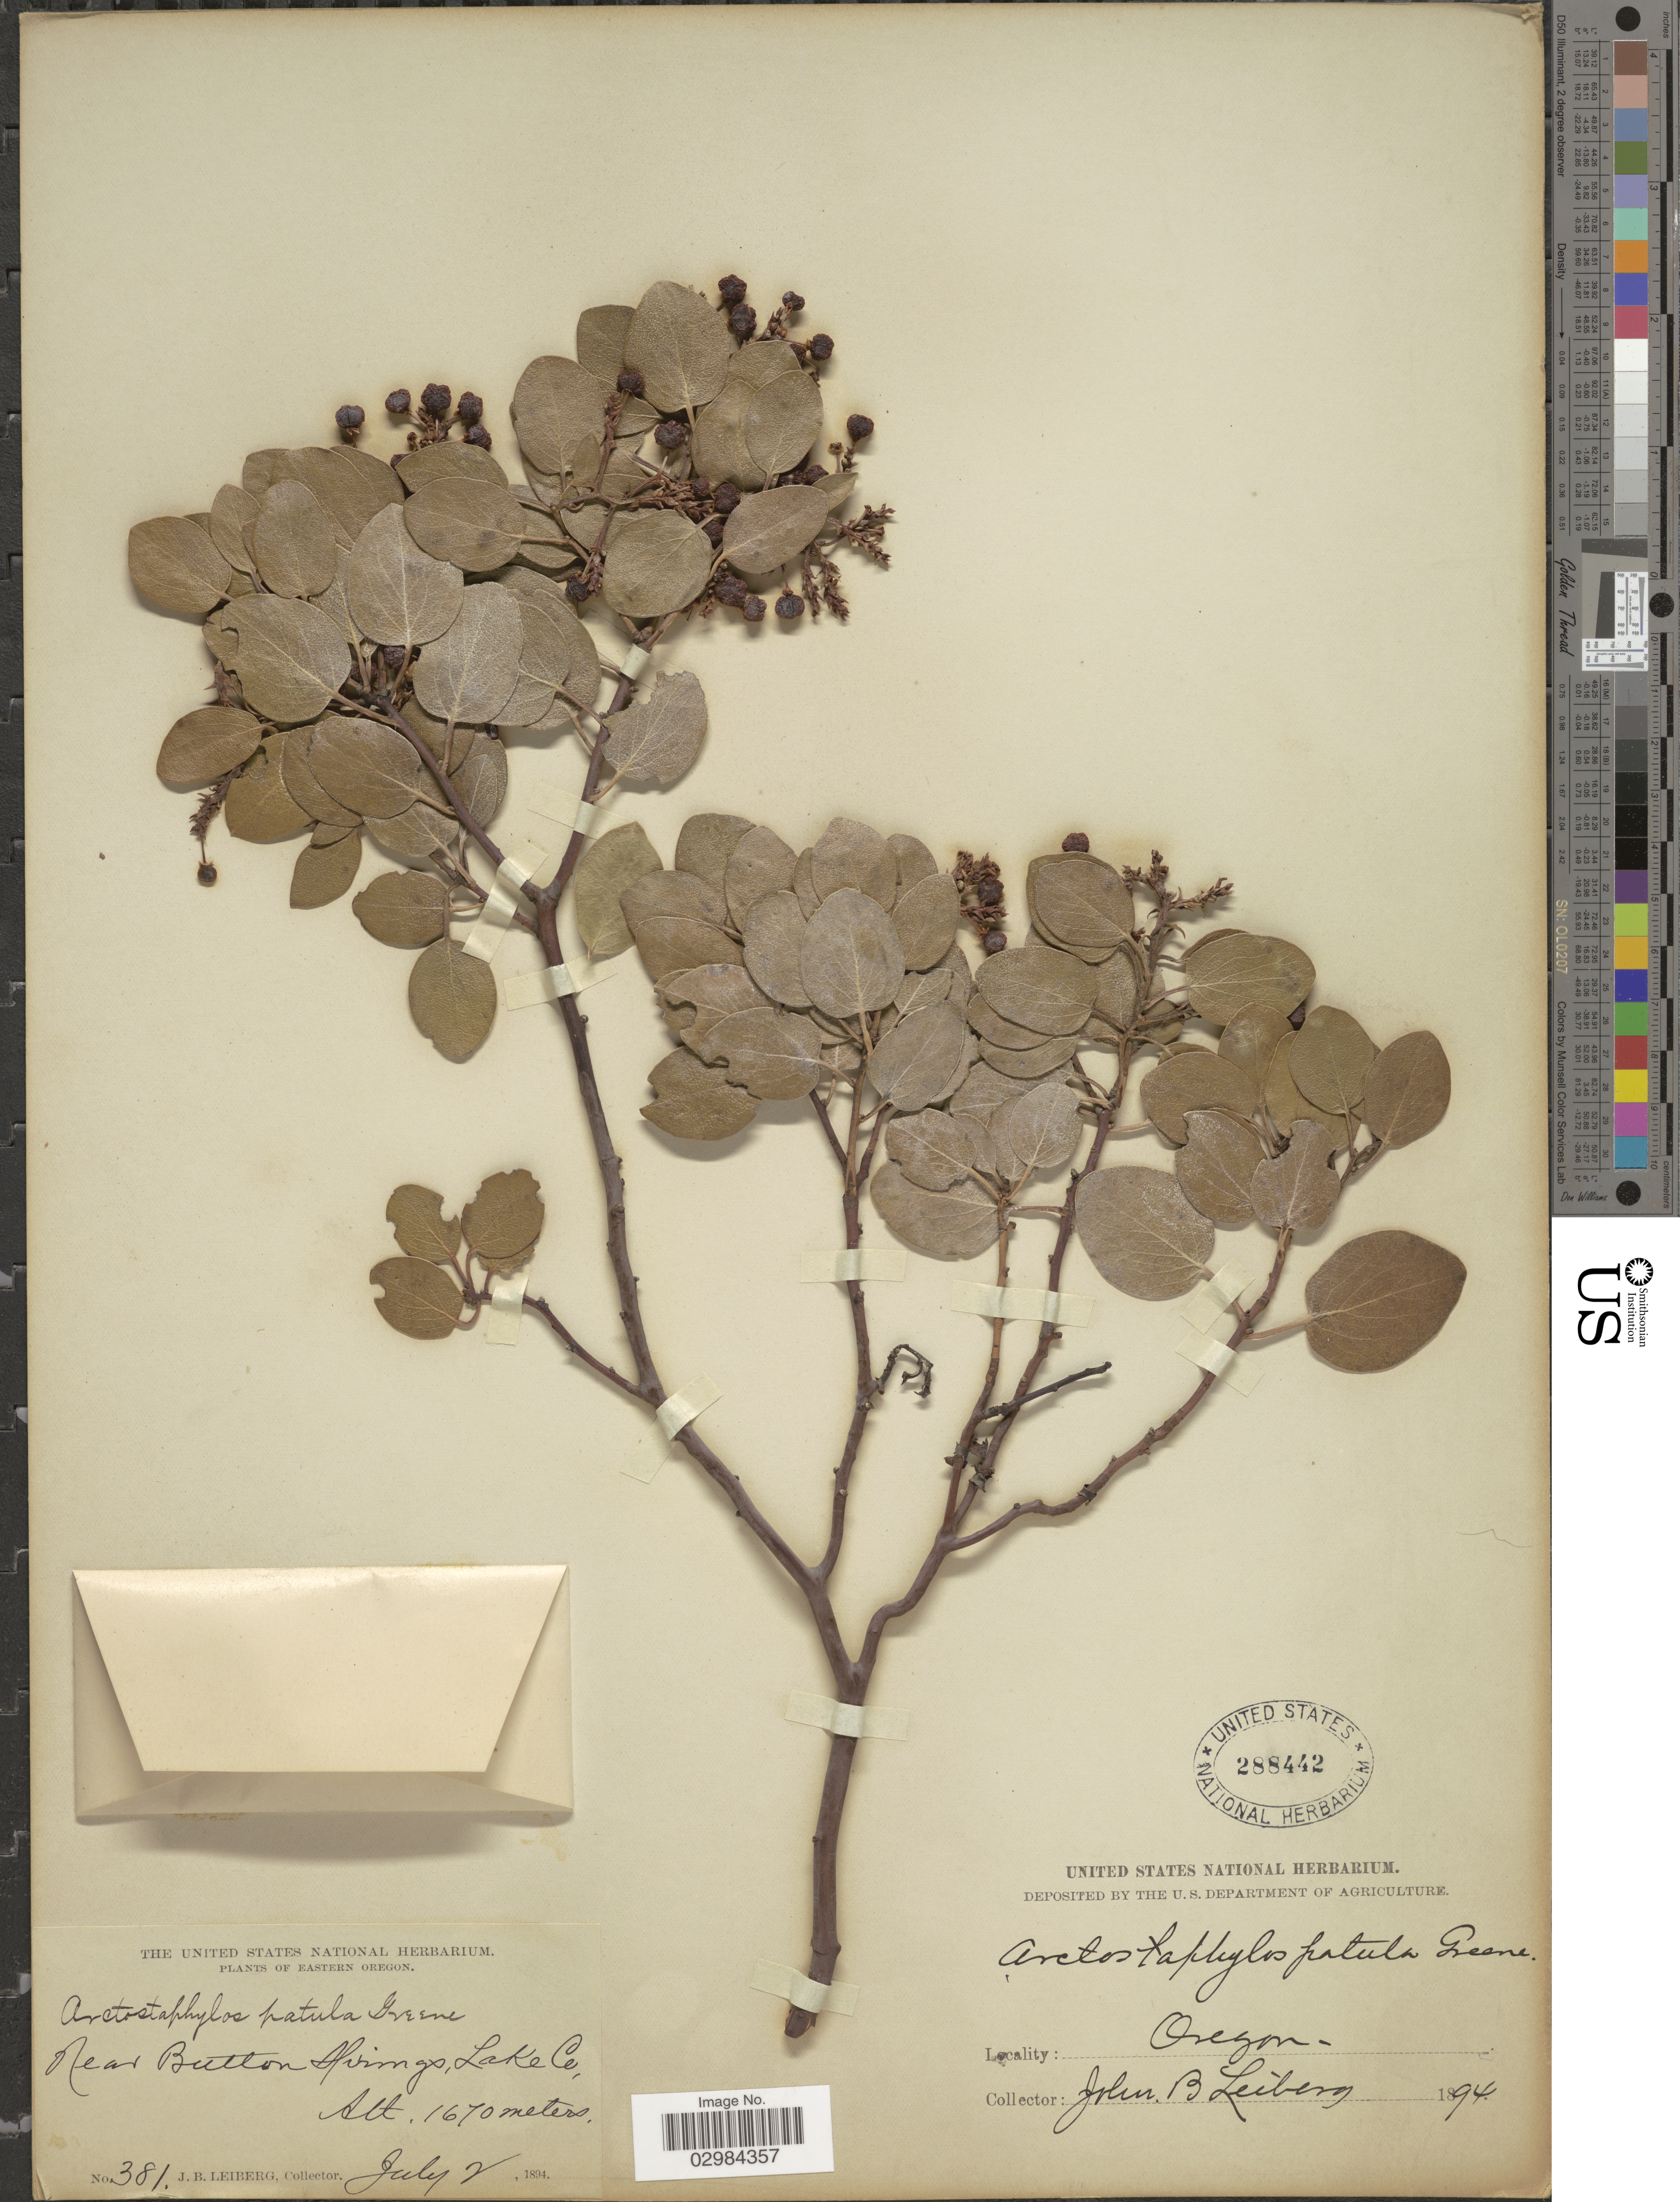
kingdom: Plantae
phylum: Tracheophyta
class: Magnoliopsida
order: Ericales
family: Ericaceae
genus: Arctostaphylos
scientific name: Arctostaphylos patula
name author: Greene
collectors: J. B. Leiberg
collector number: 381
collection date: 1894-07-02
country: United States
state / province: Oregon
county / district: Lake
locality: Eastern Oregon, Near Button Springs, Lake Co.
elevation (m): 1670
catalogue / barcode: US 288442